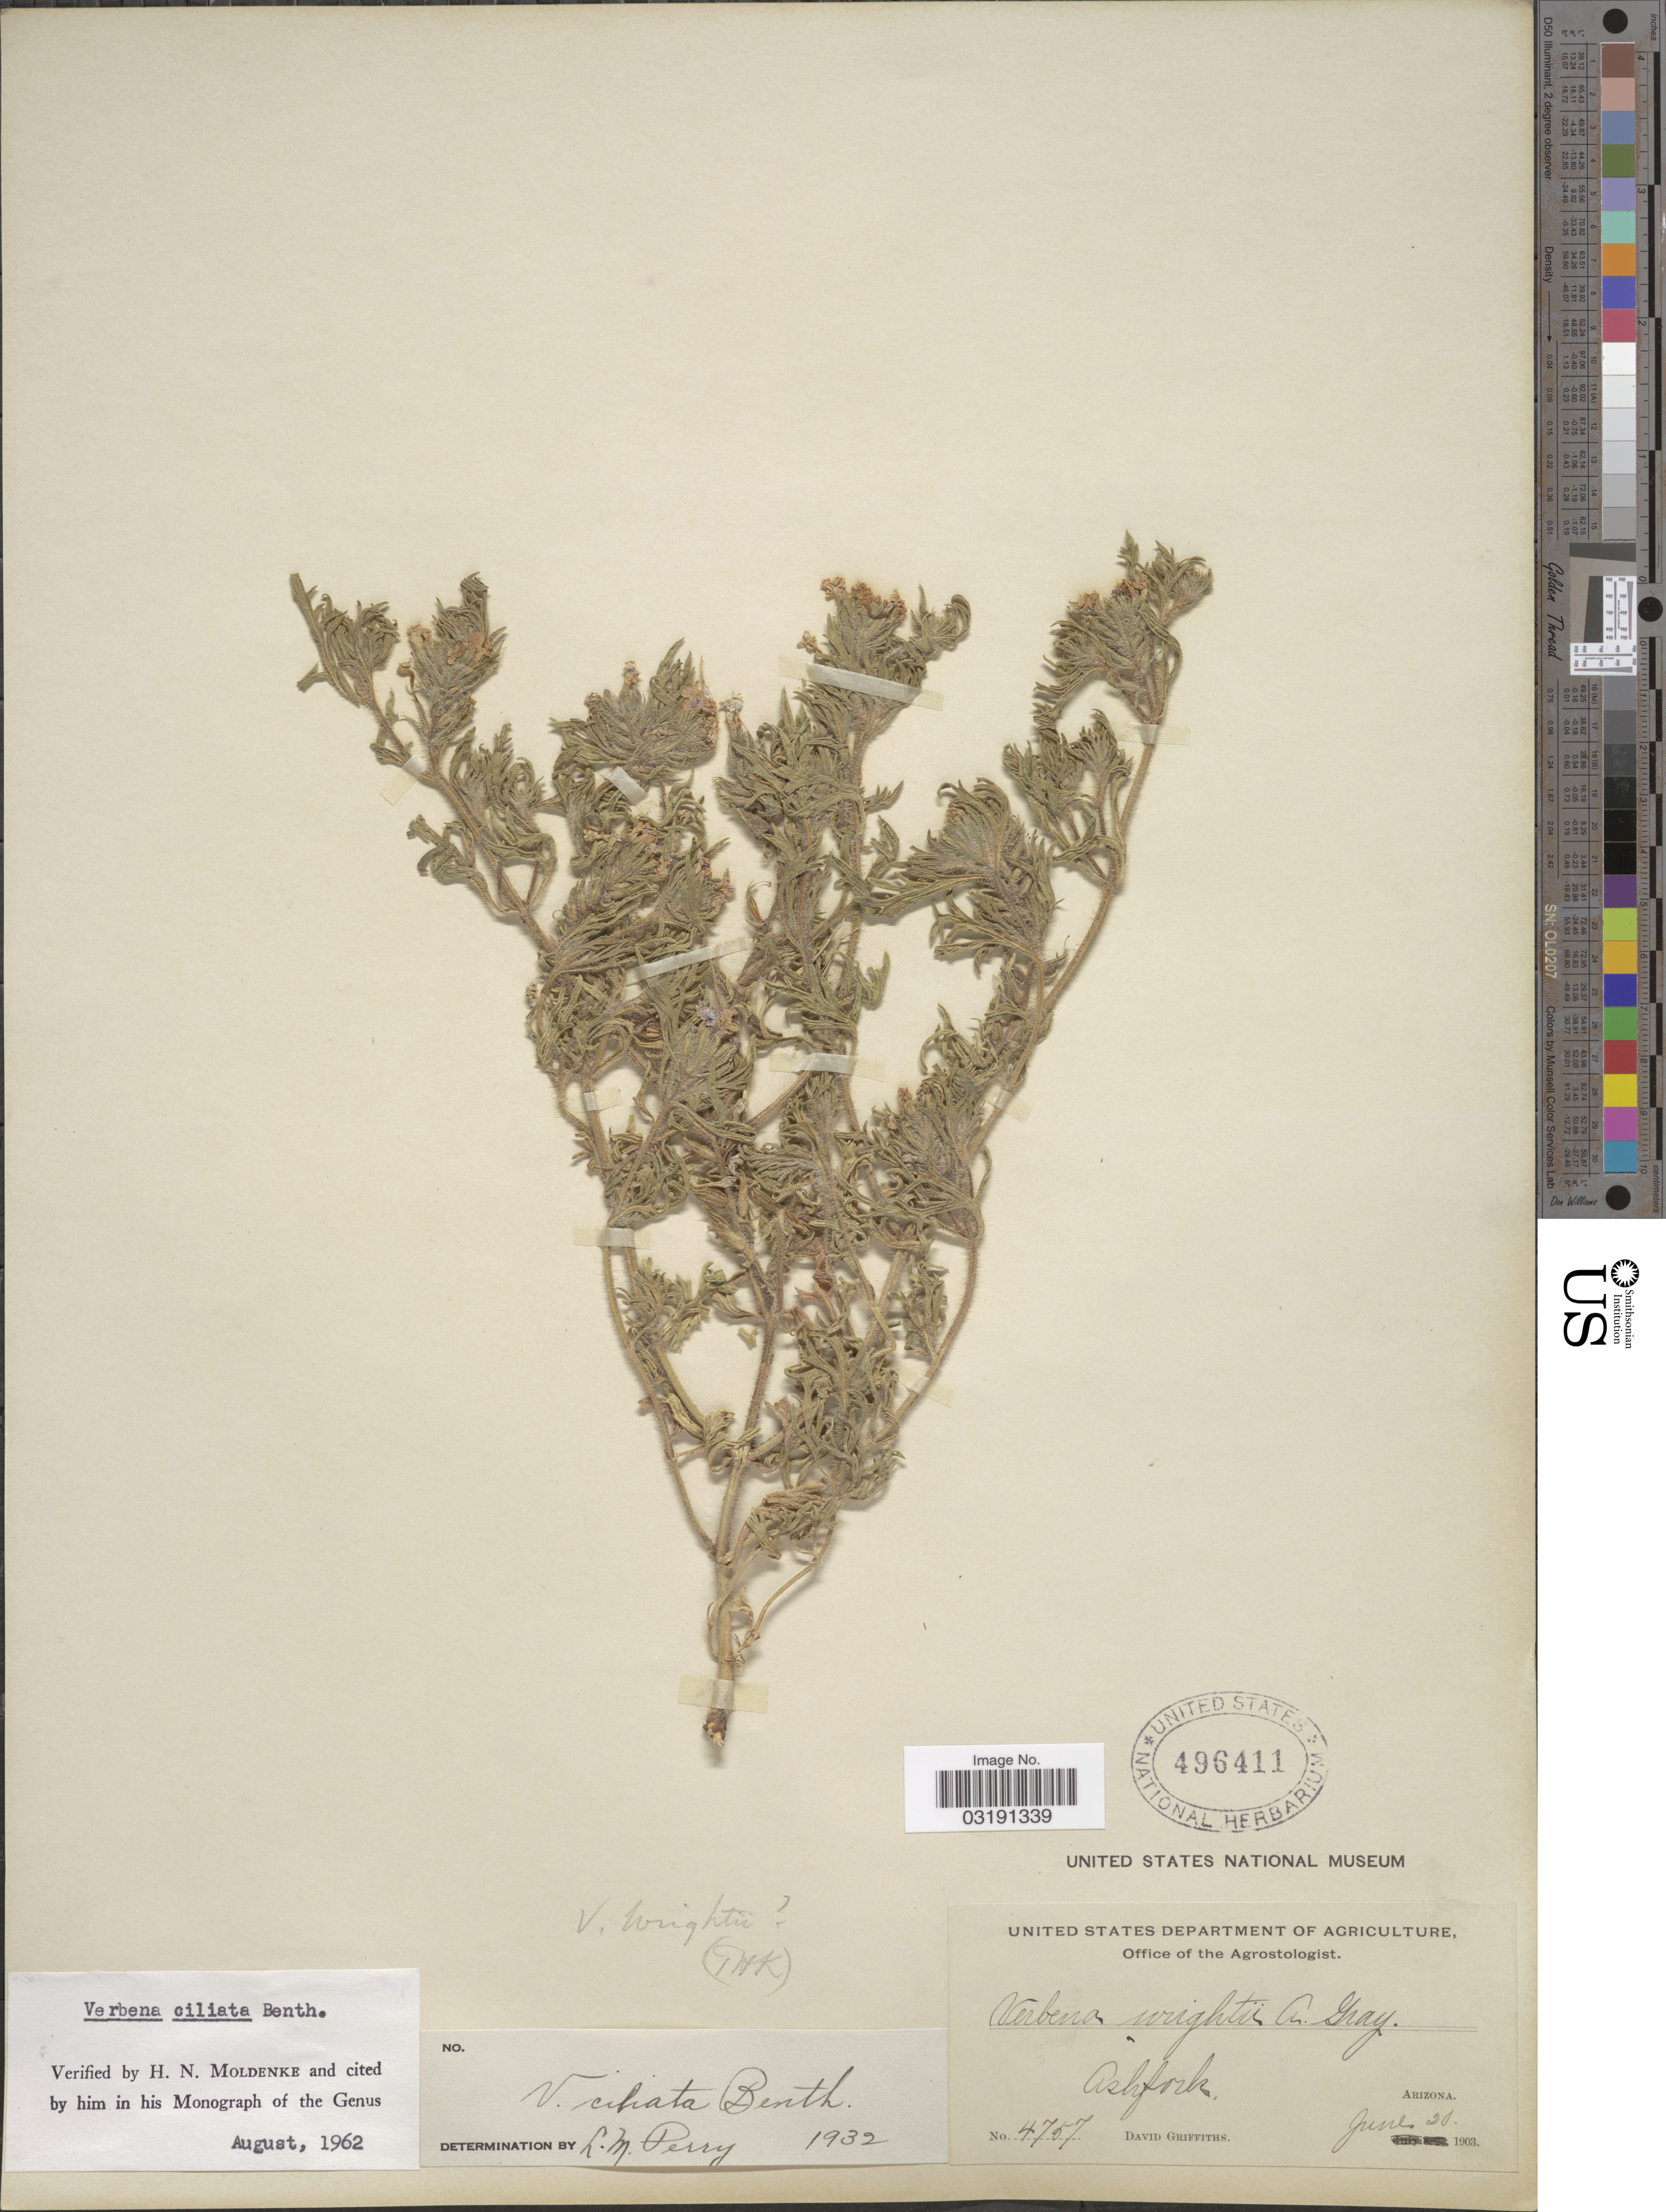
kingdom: Plantae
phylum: Tracheophyta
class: Magnoliopsida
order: Lamiales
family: Verbenaceae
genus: Verbena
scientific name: Verbena ciliata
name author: Benth.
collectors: D. Griffiths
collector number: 4757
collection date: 1903-06-20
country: United States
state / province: Arizona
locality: Ashfork.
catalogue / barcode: US 496411